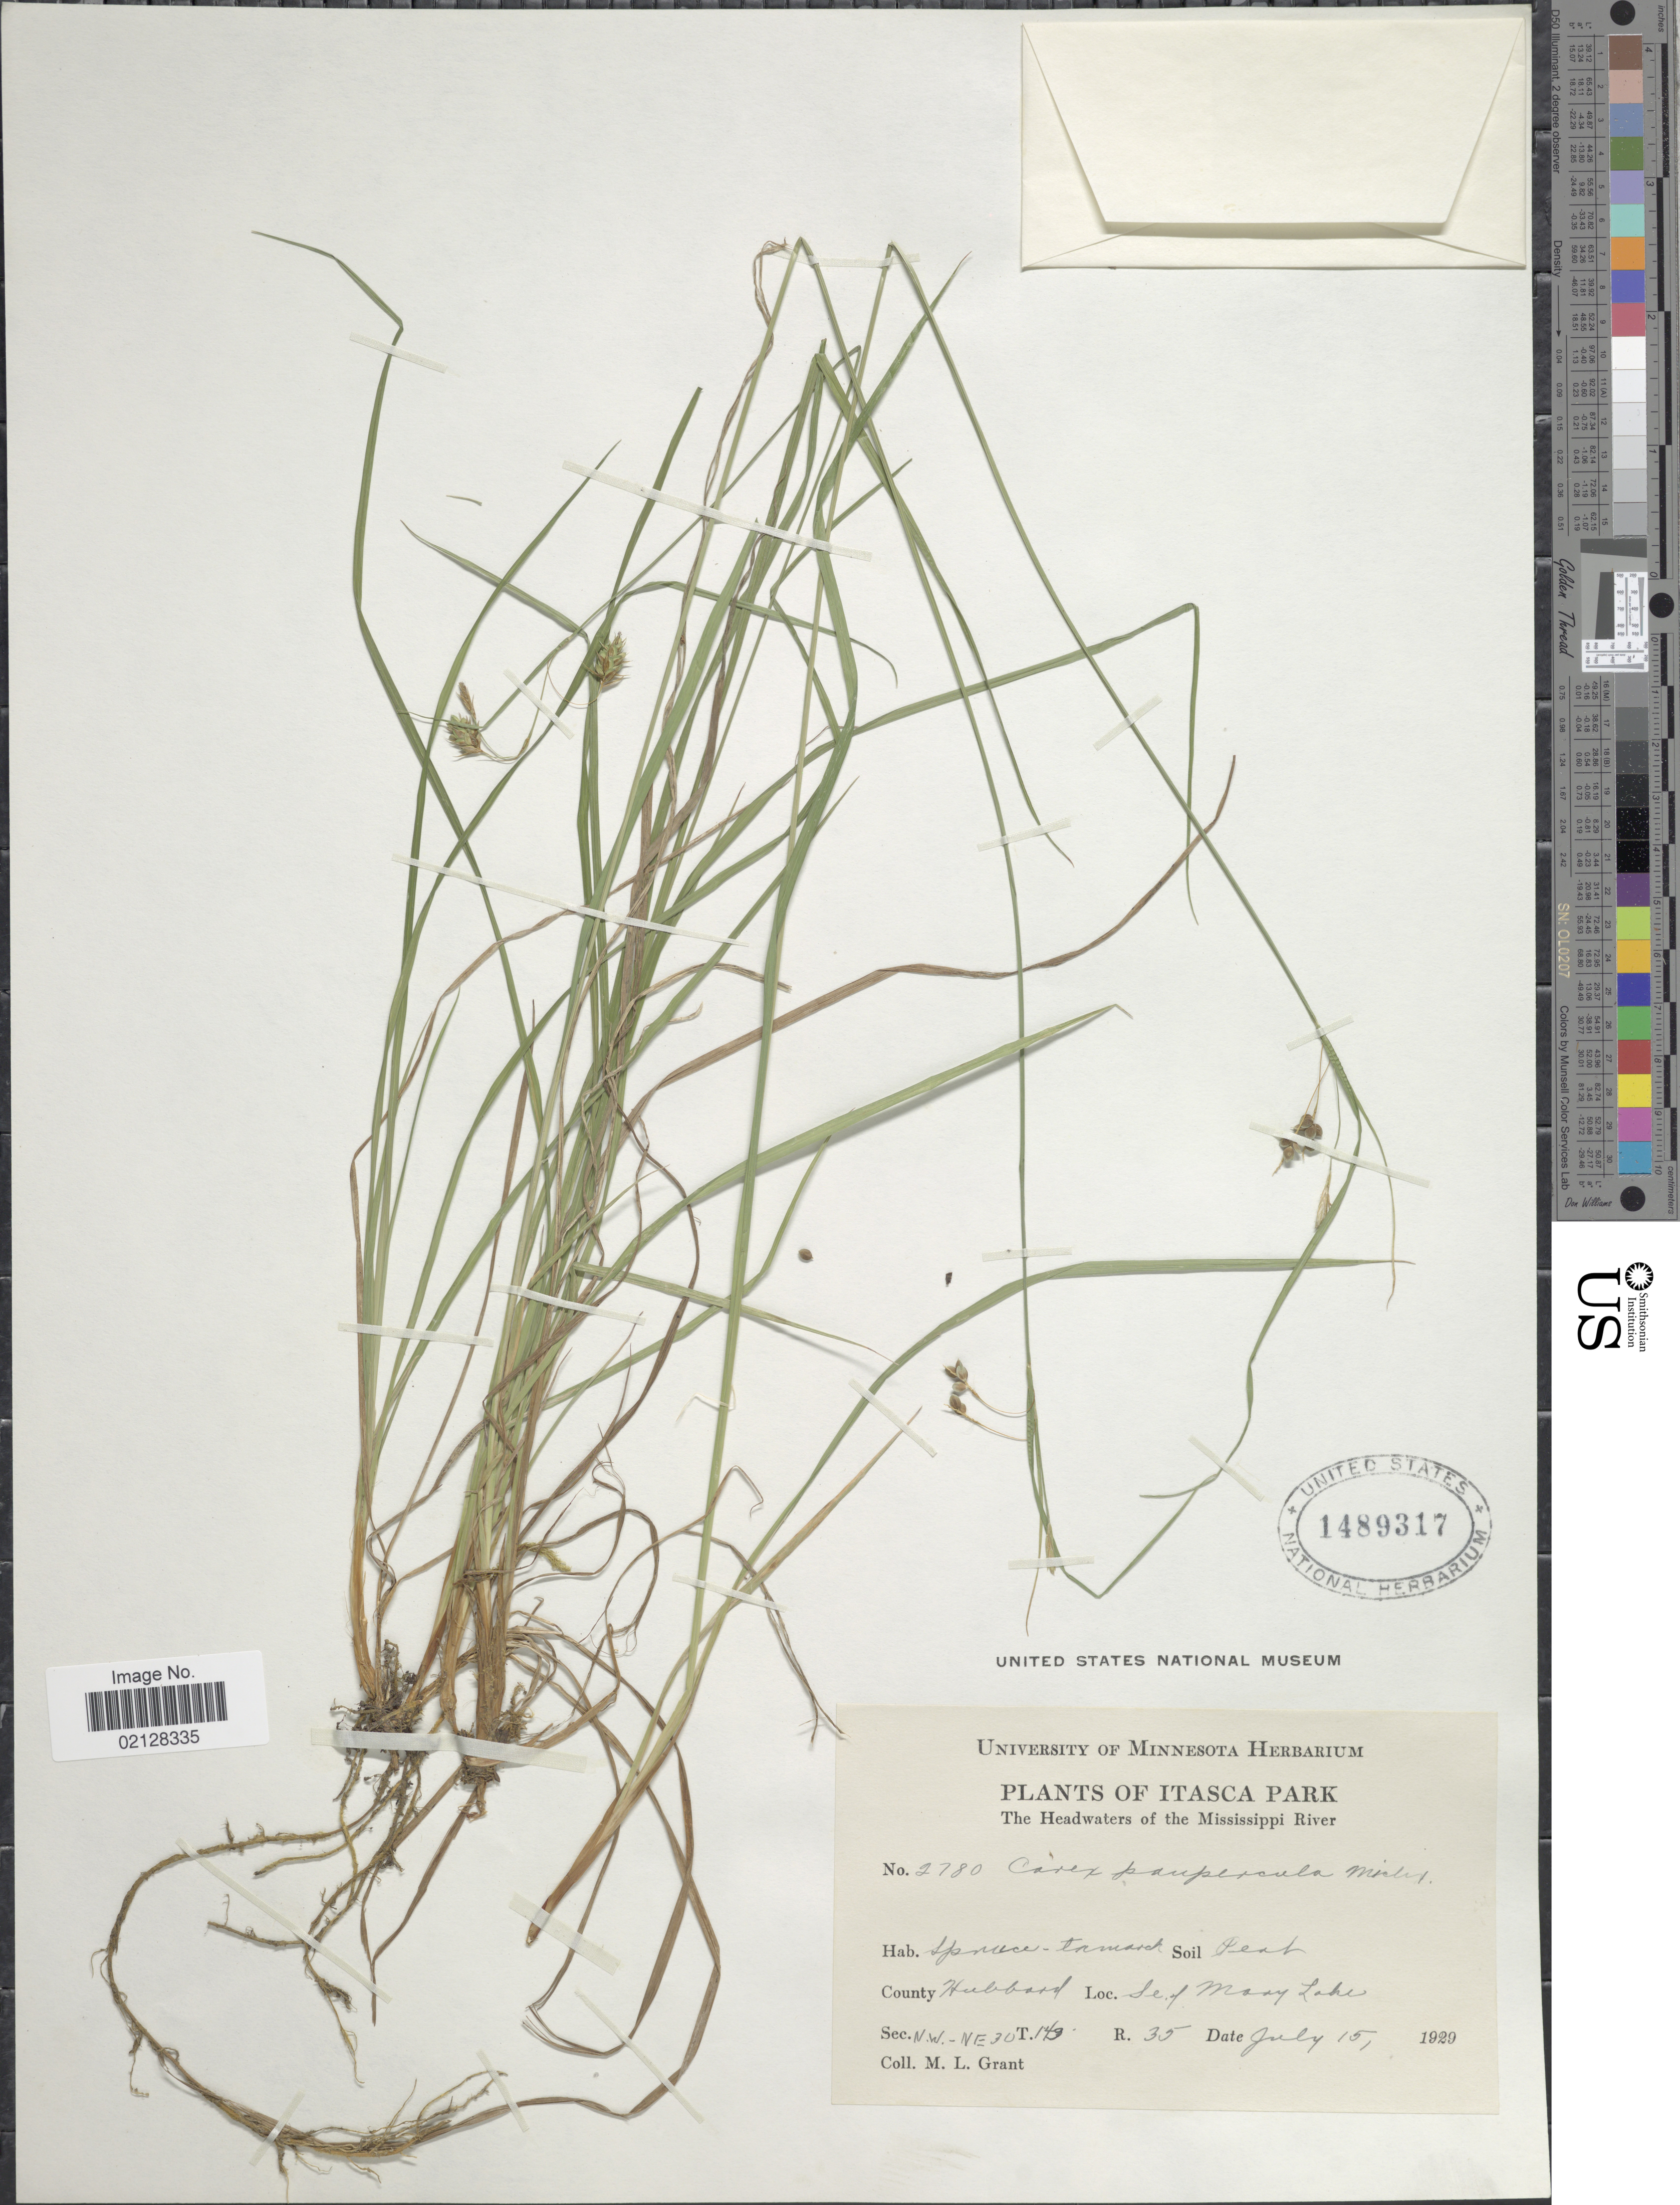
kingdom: Plantae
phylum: Tracheophyta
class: Liliopsida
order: Poales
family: Cyperaceae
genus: Carex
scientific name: Carex magellanica subsp. irrigua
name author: (Wahlenb.) Hiitonen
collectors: M. L. Grant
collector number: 2780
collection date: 1920-07-15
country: United States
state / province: Minnesota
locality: Itasca Park, The Headwaters of the Mississsippi River. County Hubbard, Se. of Mary Lake. Sec. N.W.-NE30 T. 149 R. 35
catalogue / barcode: US 1489317